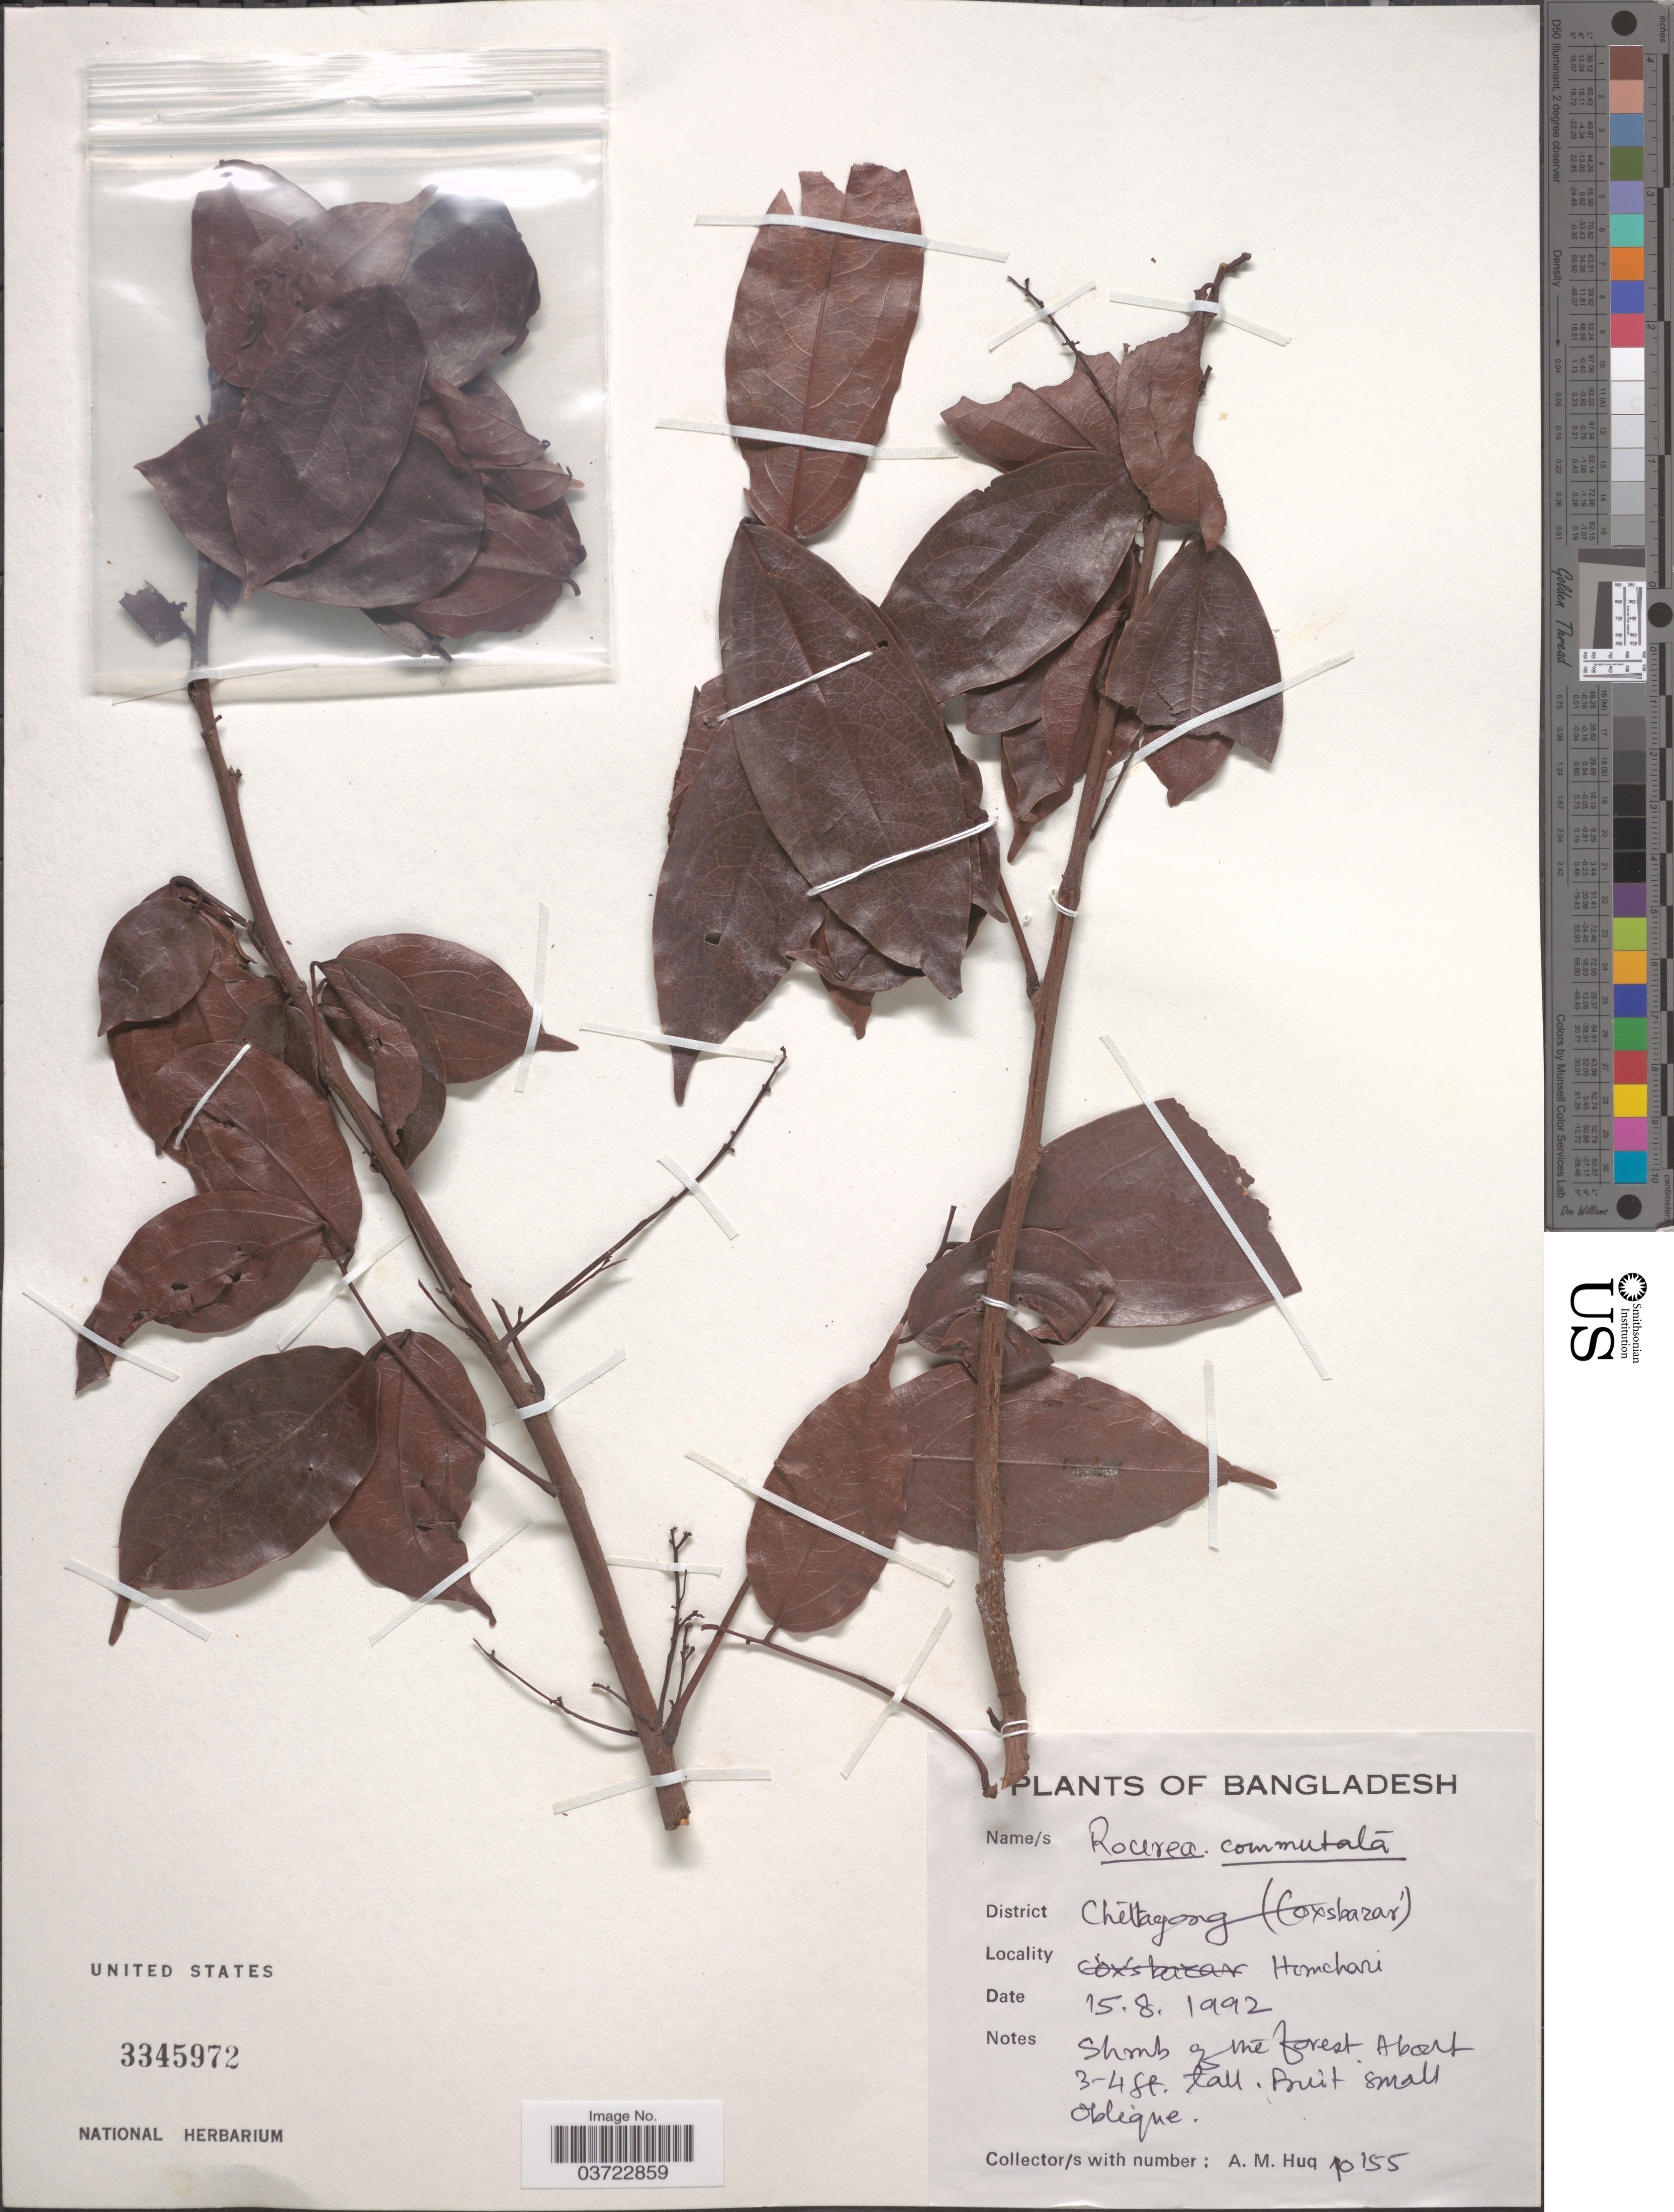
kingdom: Plantae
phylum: Tracheophyta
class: Magnoliopsida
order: Oxalidales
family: Connaraceae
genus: Rourea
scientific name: Rourea commutata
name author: Planch.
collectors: A. M. Huq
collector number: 10155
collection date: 1992-08-15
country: Bangladesh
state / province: Chittagong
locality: District Chittagong (Coxs bazar). Cox's bazar Honachari.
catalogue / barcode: US 3345972